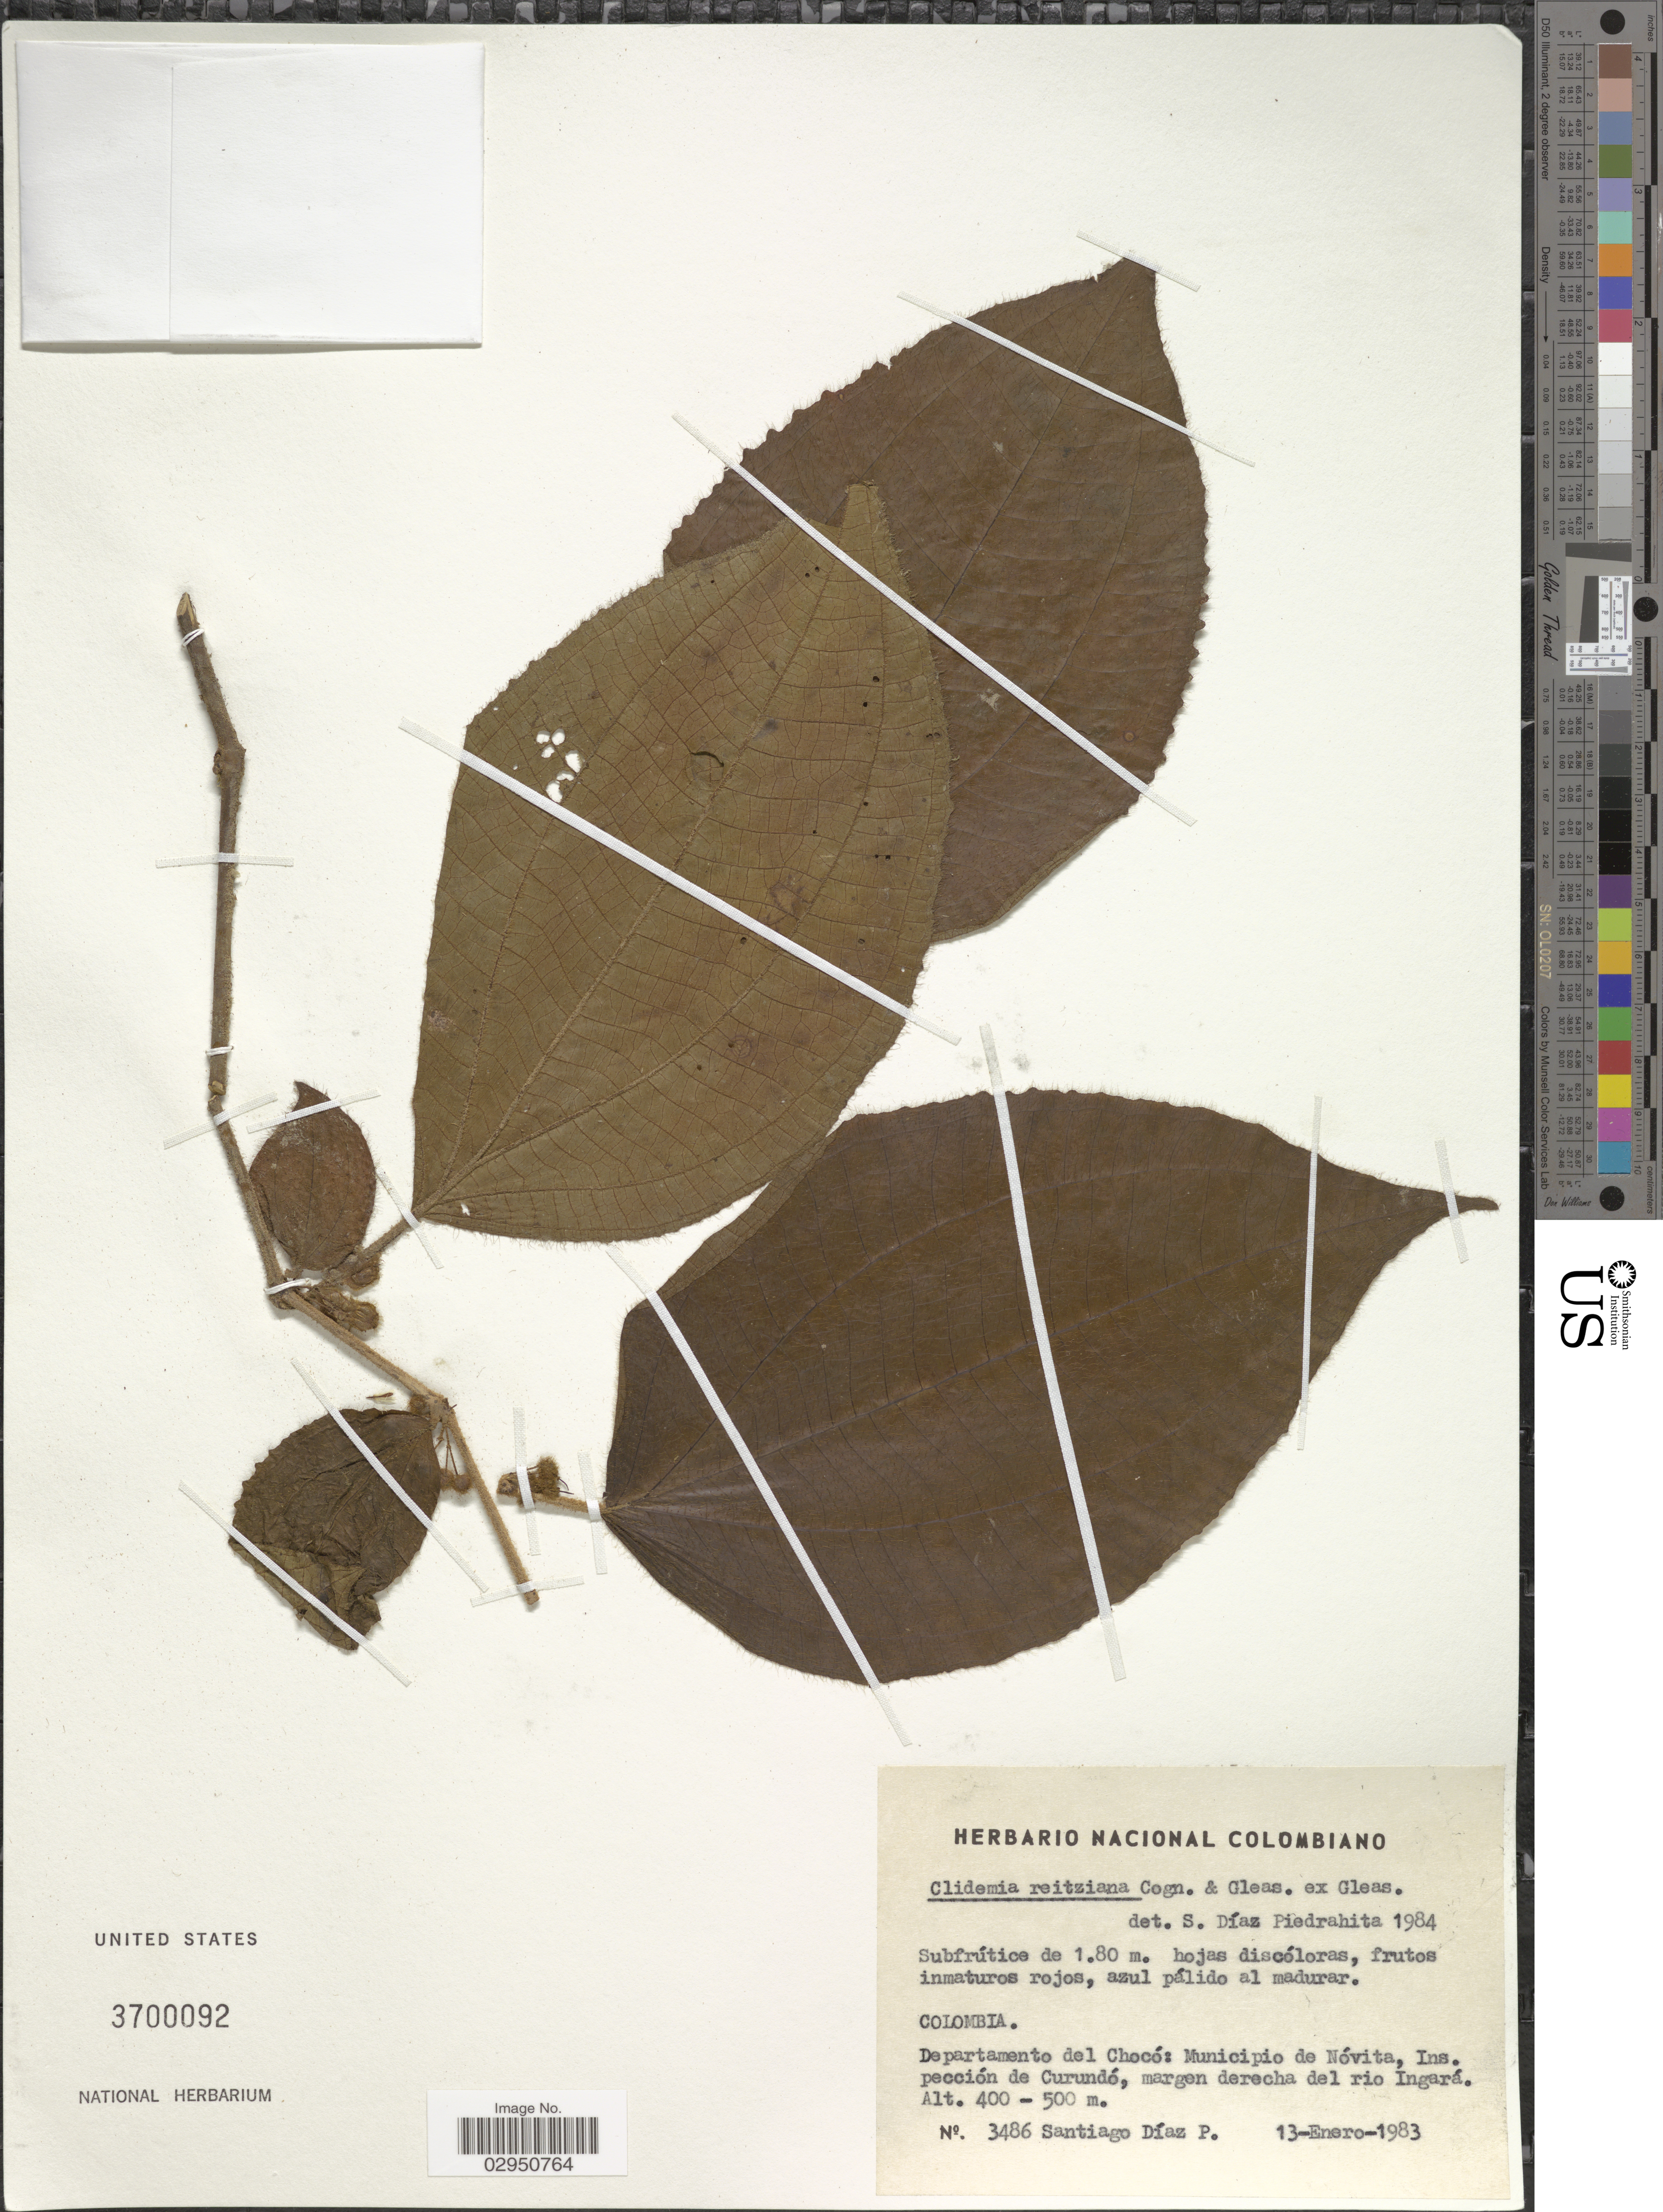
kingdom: Plantae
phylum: Tracheophyta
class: Magnoliopsida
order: Myrtales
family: Melastomataceae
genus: Clidemia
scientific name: Clidemia reitziana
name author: Cogn. & Gleason in Gleason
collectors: S. Diaz P.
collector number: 3486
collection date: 1983-01-13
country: Colombia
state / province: Chocó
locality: Departamento del Chocó: Municipio de Nóvita, Ins. pección de Curundó, margen derecha del rio Ingará.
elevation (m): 400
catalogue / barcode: US 3700092